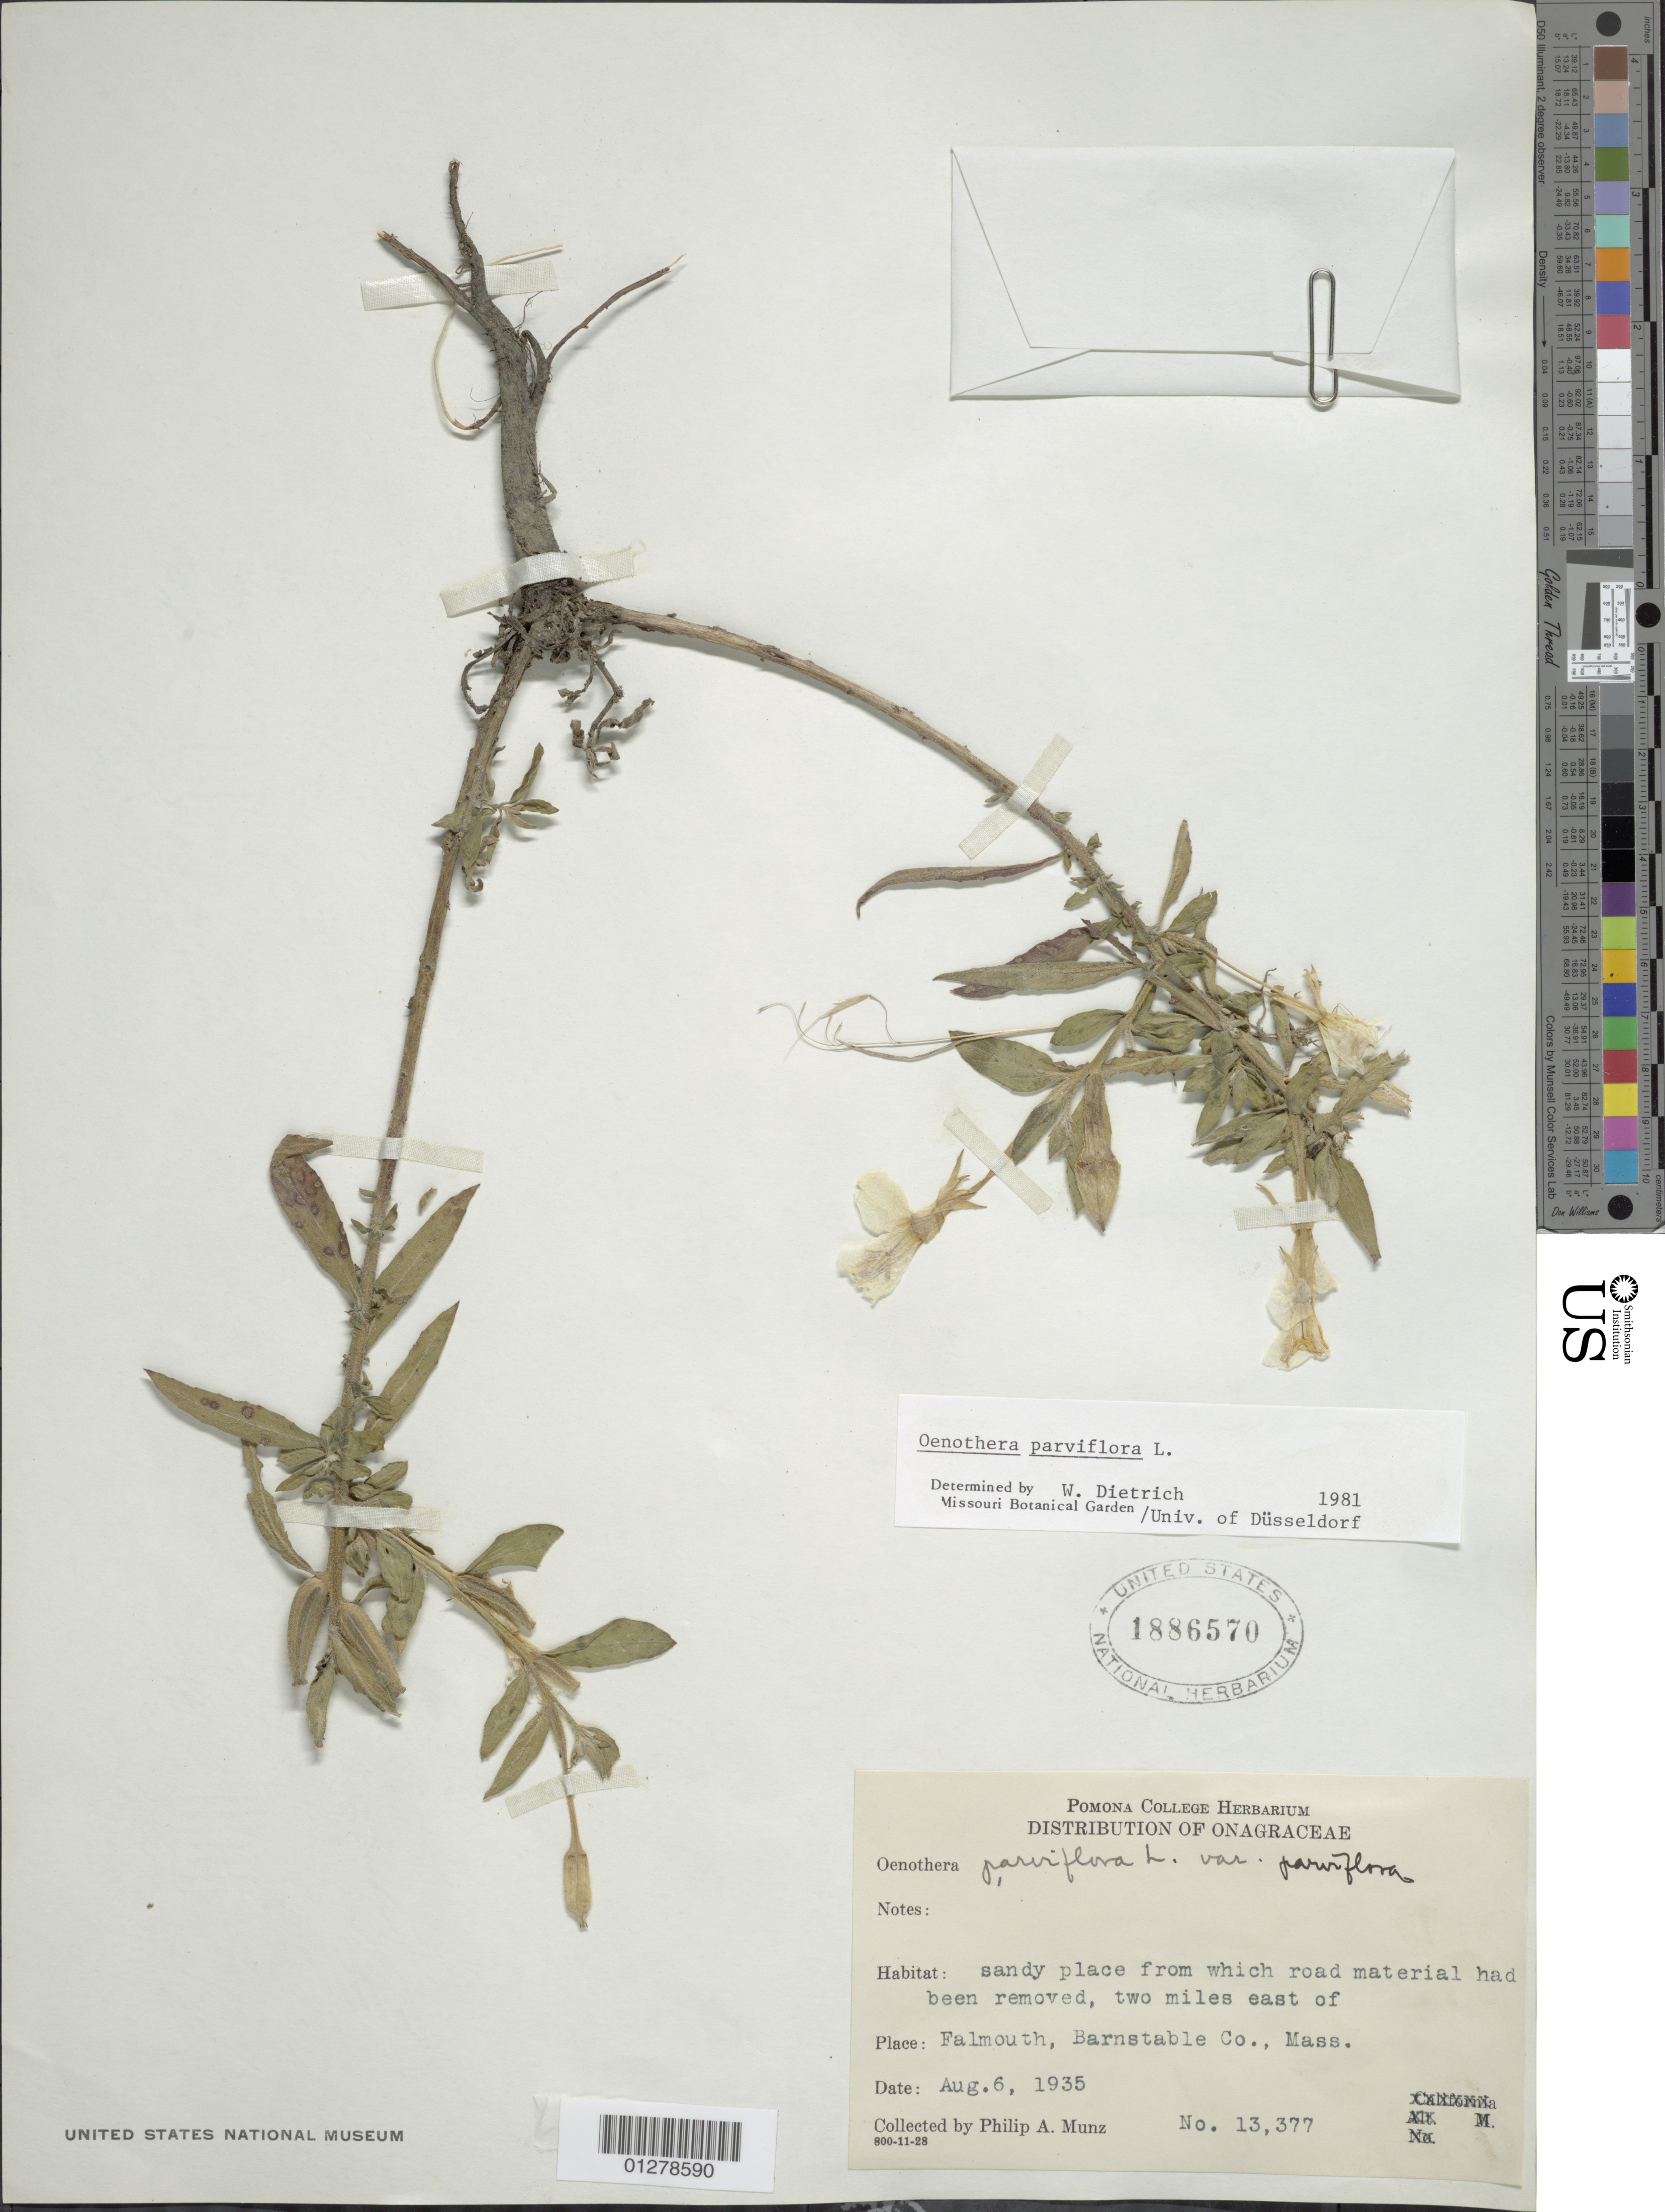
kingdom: Plantae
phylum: Tracheophyta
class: Magnoliopsida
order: Myrtales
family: Onagraceae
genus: Oenothera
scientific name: Oenothera parviflora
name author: L.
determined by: Munz, Philip A.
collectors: P. A. Munz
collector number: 13,377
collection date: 1935-08-06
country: United States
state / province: Massachusetts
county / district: Barnstable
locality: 2 mi E of Falmouth.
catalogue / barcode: US 1886570